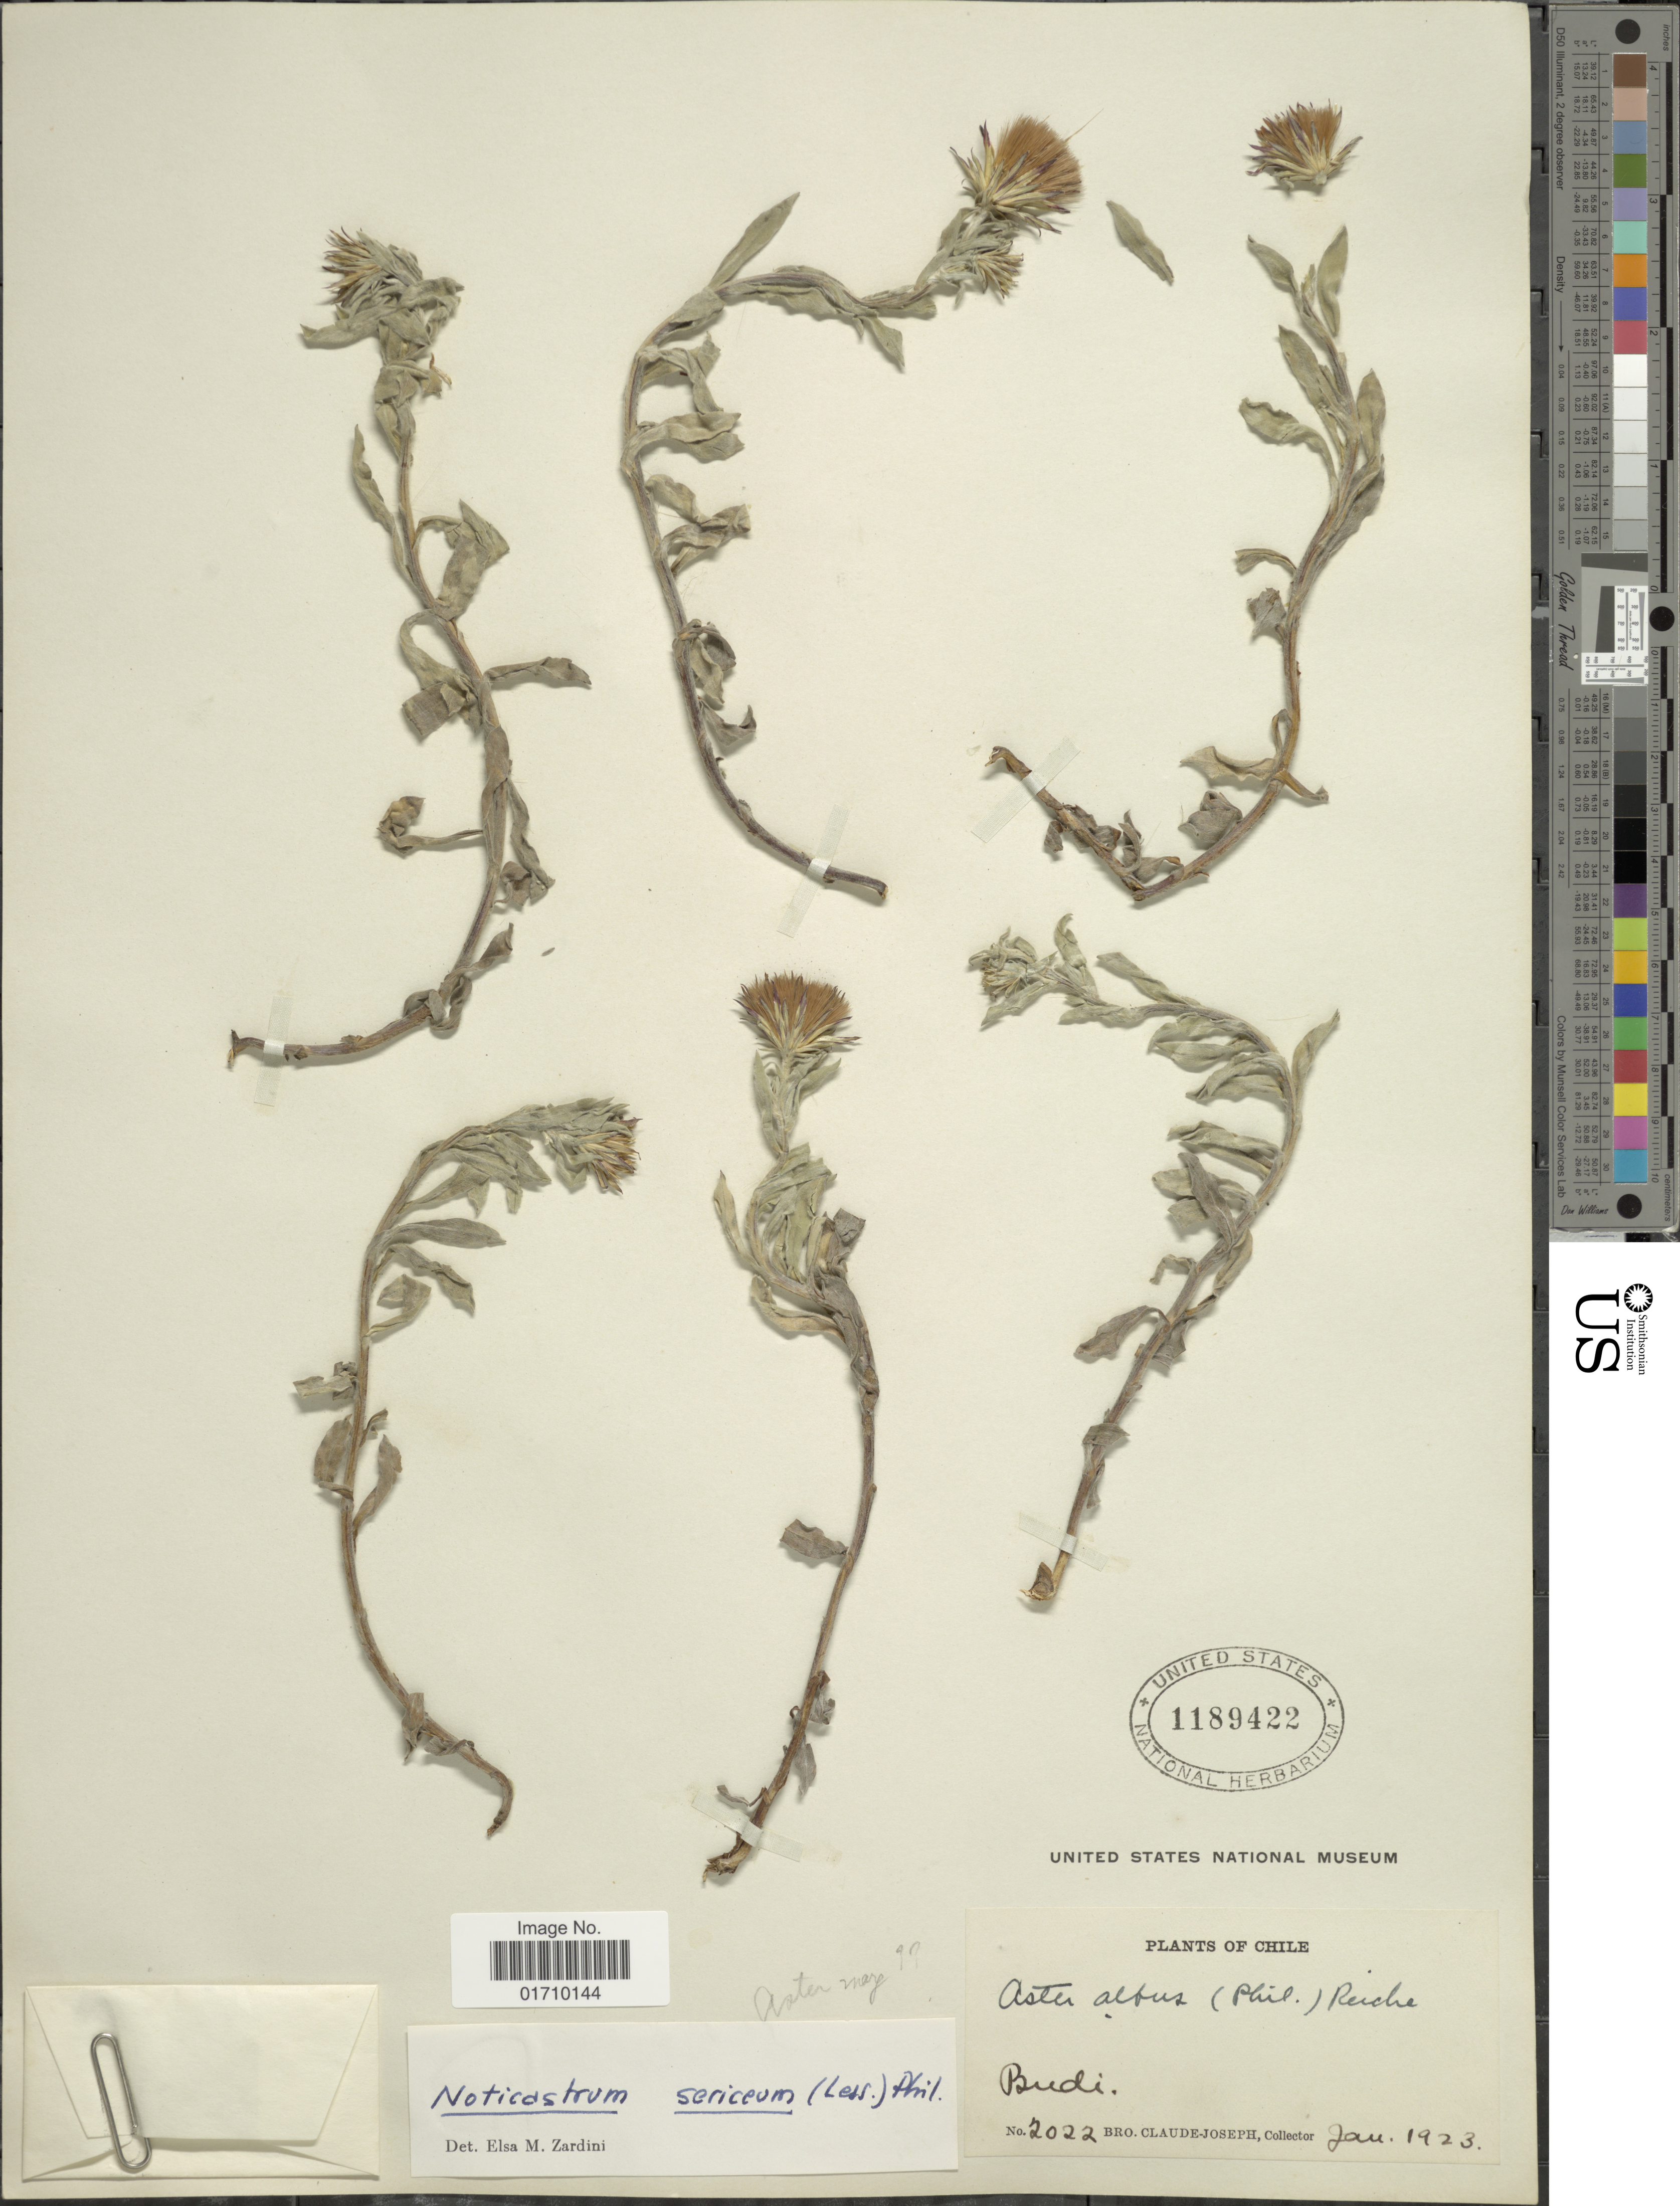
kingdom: Plantae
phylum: Tracheophyta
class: Magnoliopsida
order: Asterales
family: Asteraceae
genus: Noticastrum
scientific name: Noticastrum sericeum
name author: (Less.) Less. ex Phil.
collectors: Bro. Claude-Joseph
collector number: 2022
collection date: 1923-01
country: Chile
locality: Budi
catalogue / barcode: US 1189422